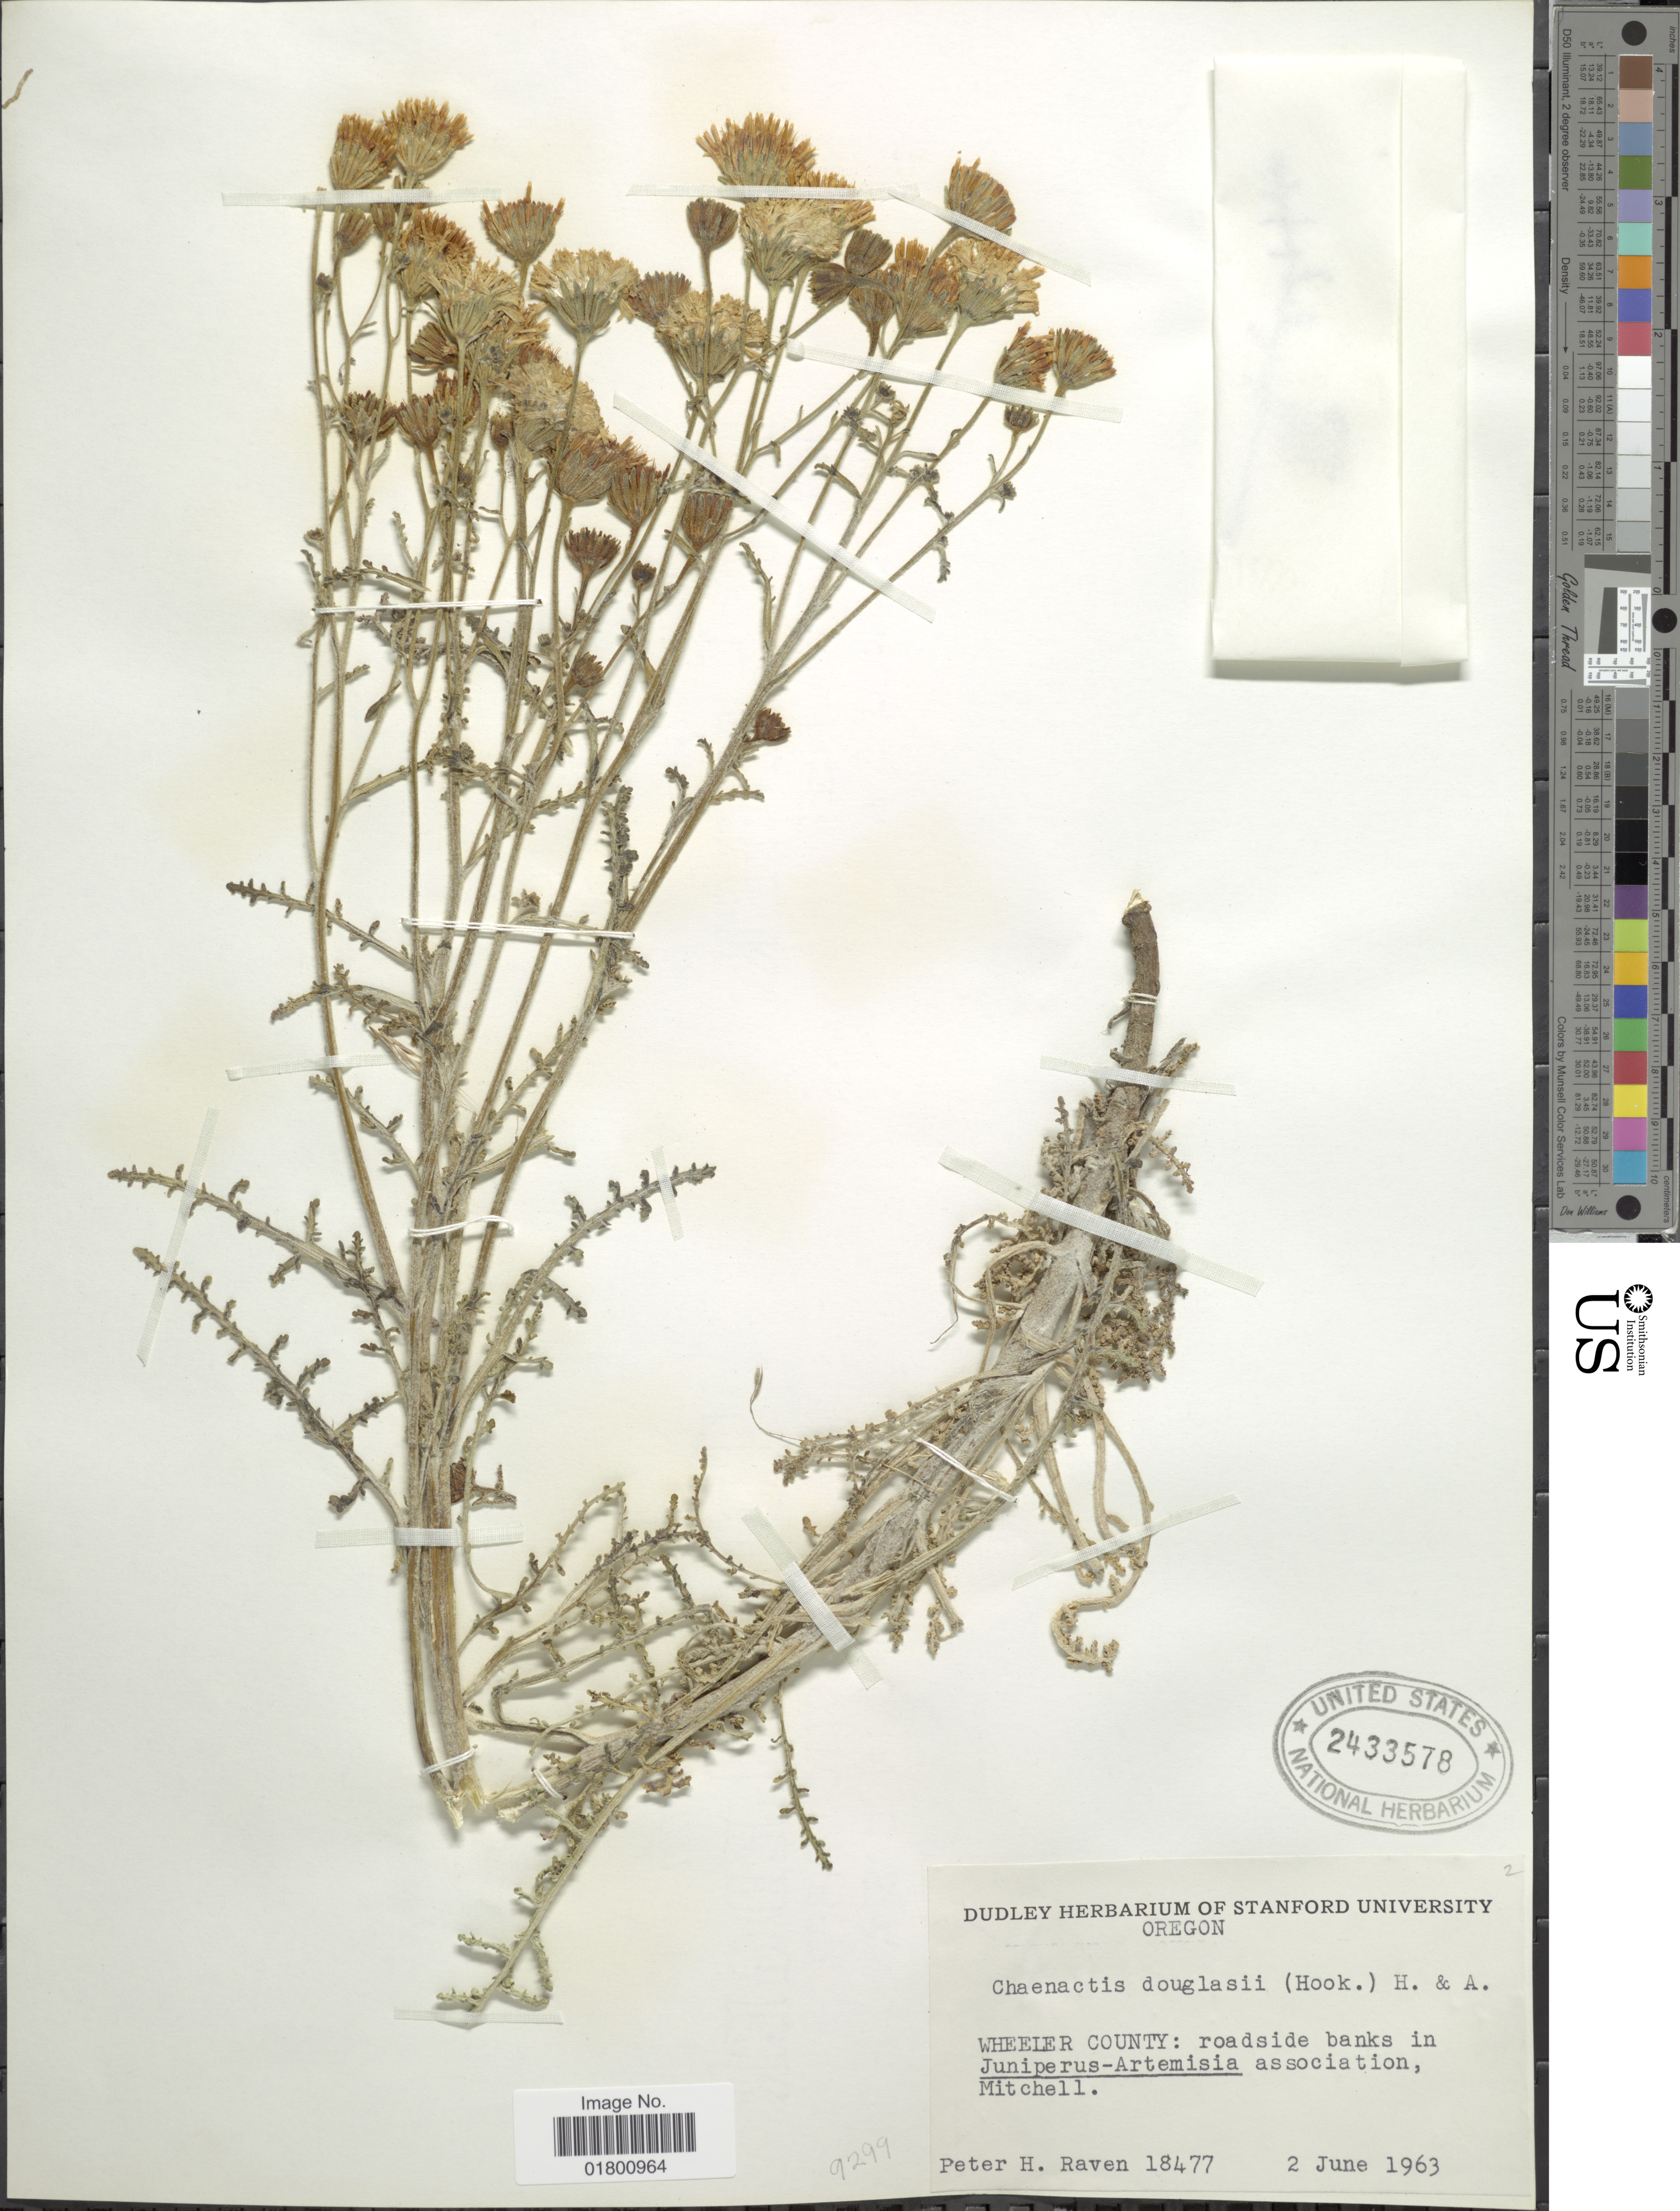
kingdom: Plantae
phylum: Tracheophyta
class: Magnoliopsida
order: Asterales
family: Asteraceae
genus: Chaenactis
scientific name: Chaenactis douglasii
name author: Hook. & Arn.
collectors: P. Raven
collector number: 18477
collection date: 1963-06-02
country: United States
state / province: Oregon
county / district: Wheeler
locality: Wheeler County: roadside banks in Juniperus-Artemisia association, Mitchell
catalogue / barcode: US 2433578